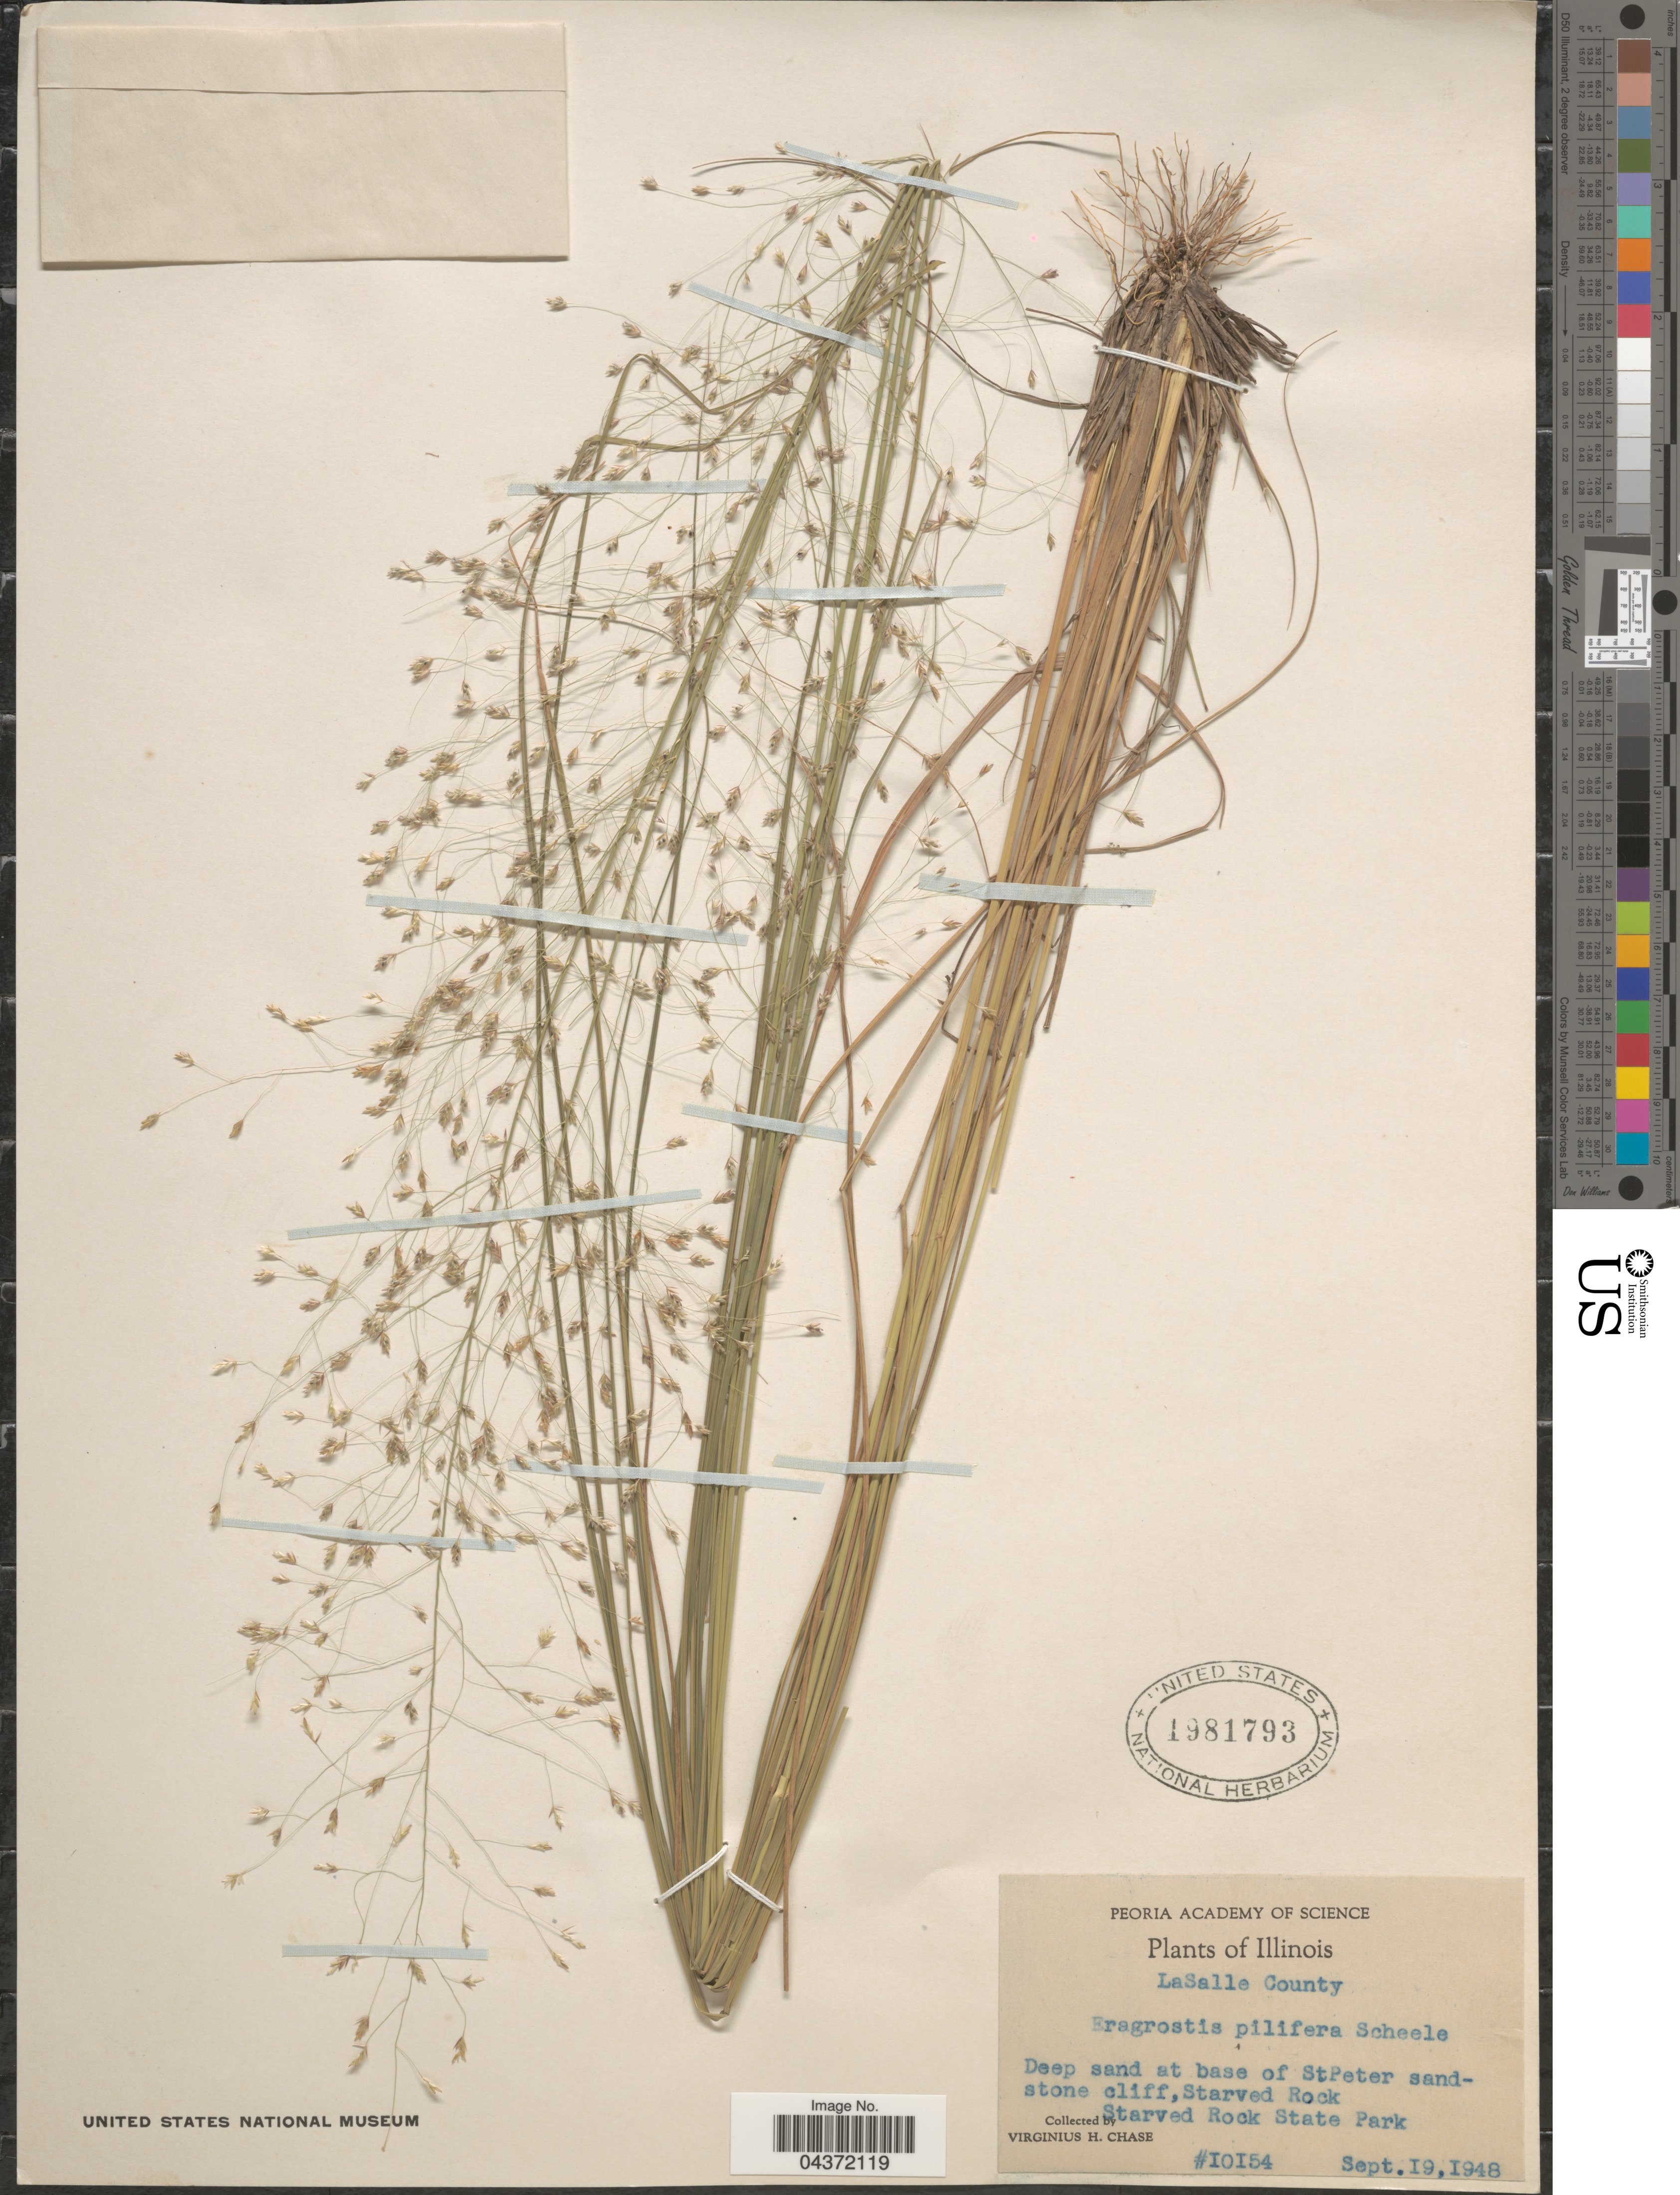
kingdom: Plantae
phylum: Tracheophyta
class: Liliopsida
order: Poales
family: Poaceae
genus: Eragrostis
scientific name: Eragrostis trichodes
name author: (Nutt.) Alph. Wood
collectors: V. H. Chase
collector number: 10154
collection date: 1948-09-19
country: United States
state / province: Illinois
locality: LaSalle County. Deep sand at base of St Peter sandstone cliff, Starved Rock. Starved Rock State Park.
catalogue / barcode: US 1981793